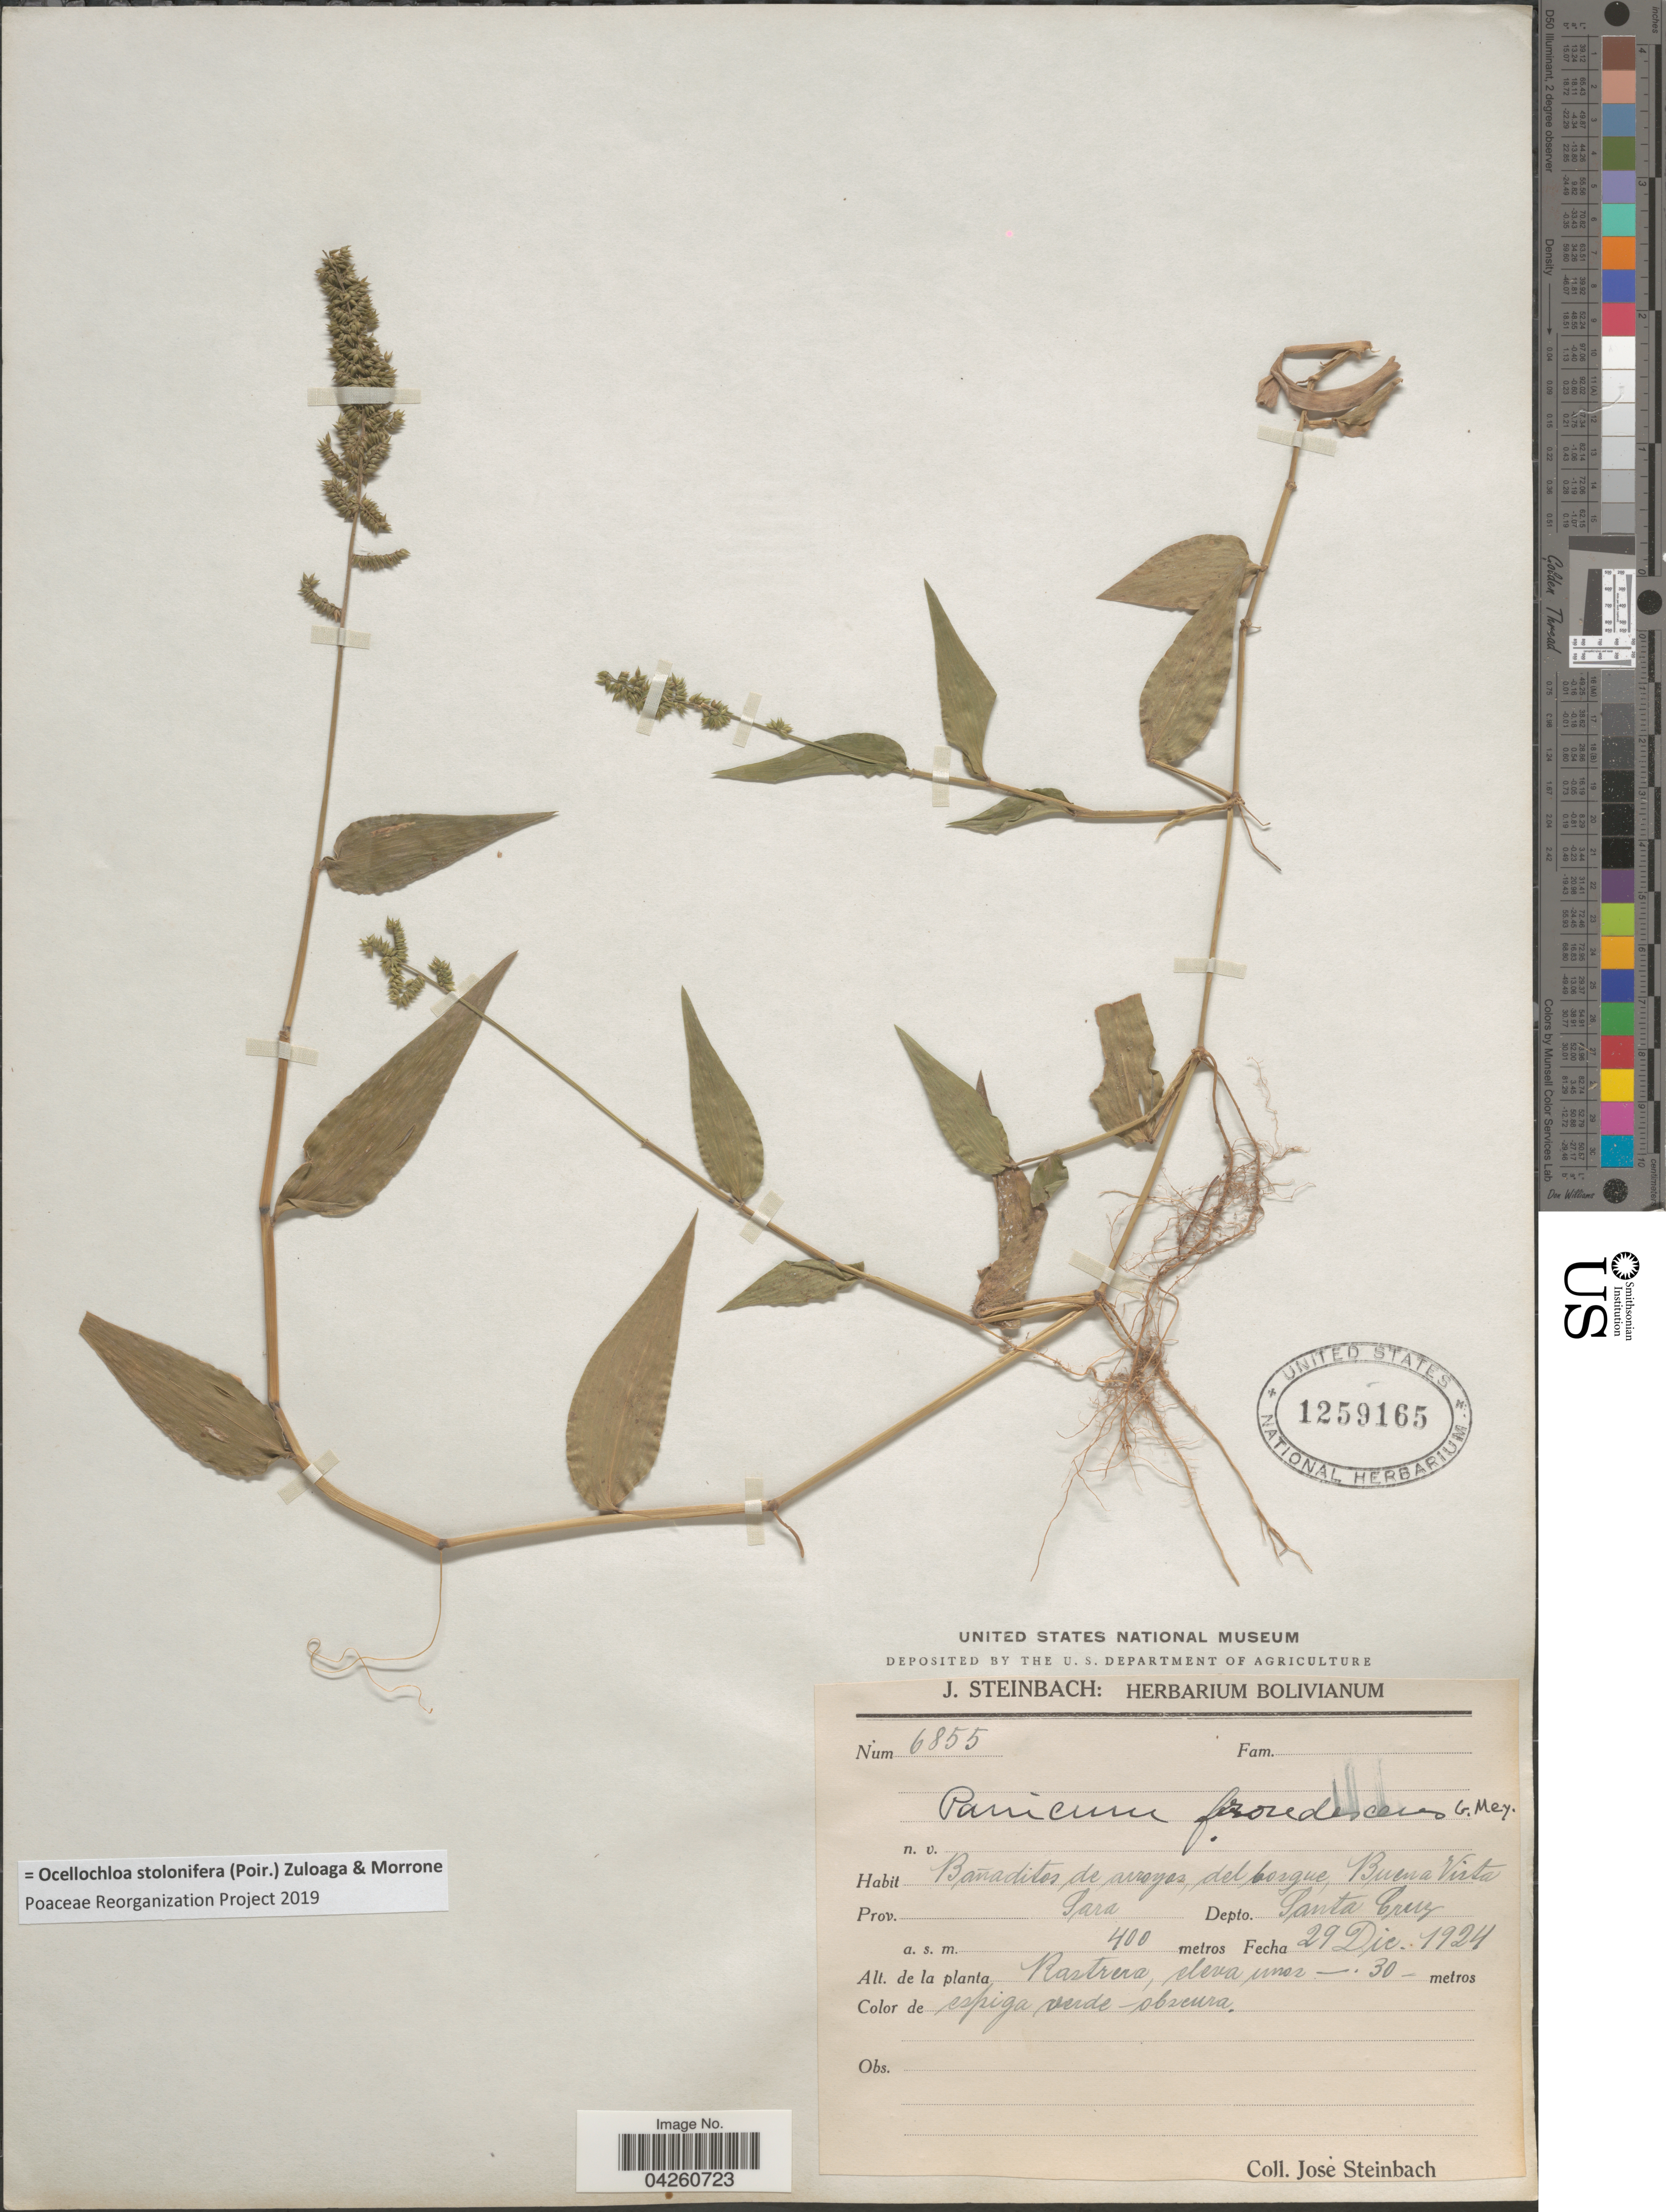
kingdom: Plantae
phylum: Tracheophyta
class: Liliopsida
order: Poales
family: Poaceae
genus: Ocellochloa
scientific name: Ocellochloa stolonifera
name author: (Poir.) Zuloaga & Morrone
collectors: J. Steinbach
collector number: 6855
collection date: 1924-12-29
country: Bolivia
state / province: Santa Cruz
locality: Bañaditos de arroyas, del bosque, Buena Vista. Prov. Sara. Depto. Santa Cruz.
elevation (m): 400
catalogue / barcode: US 1259165